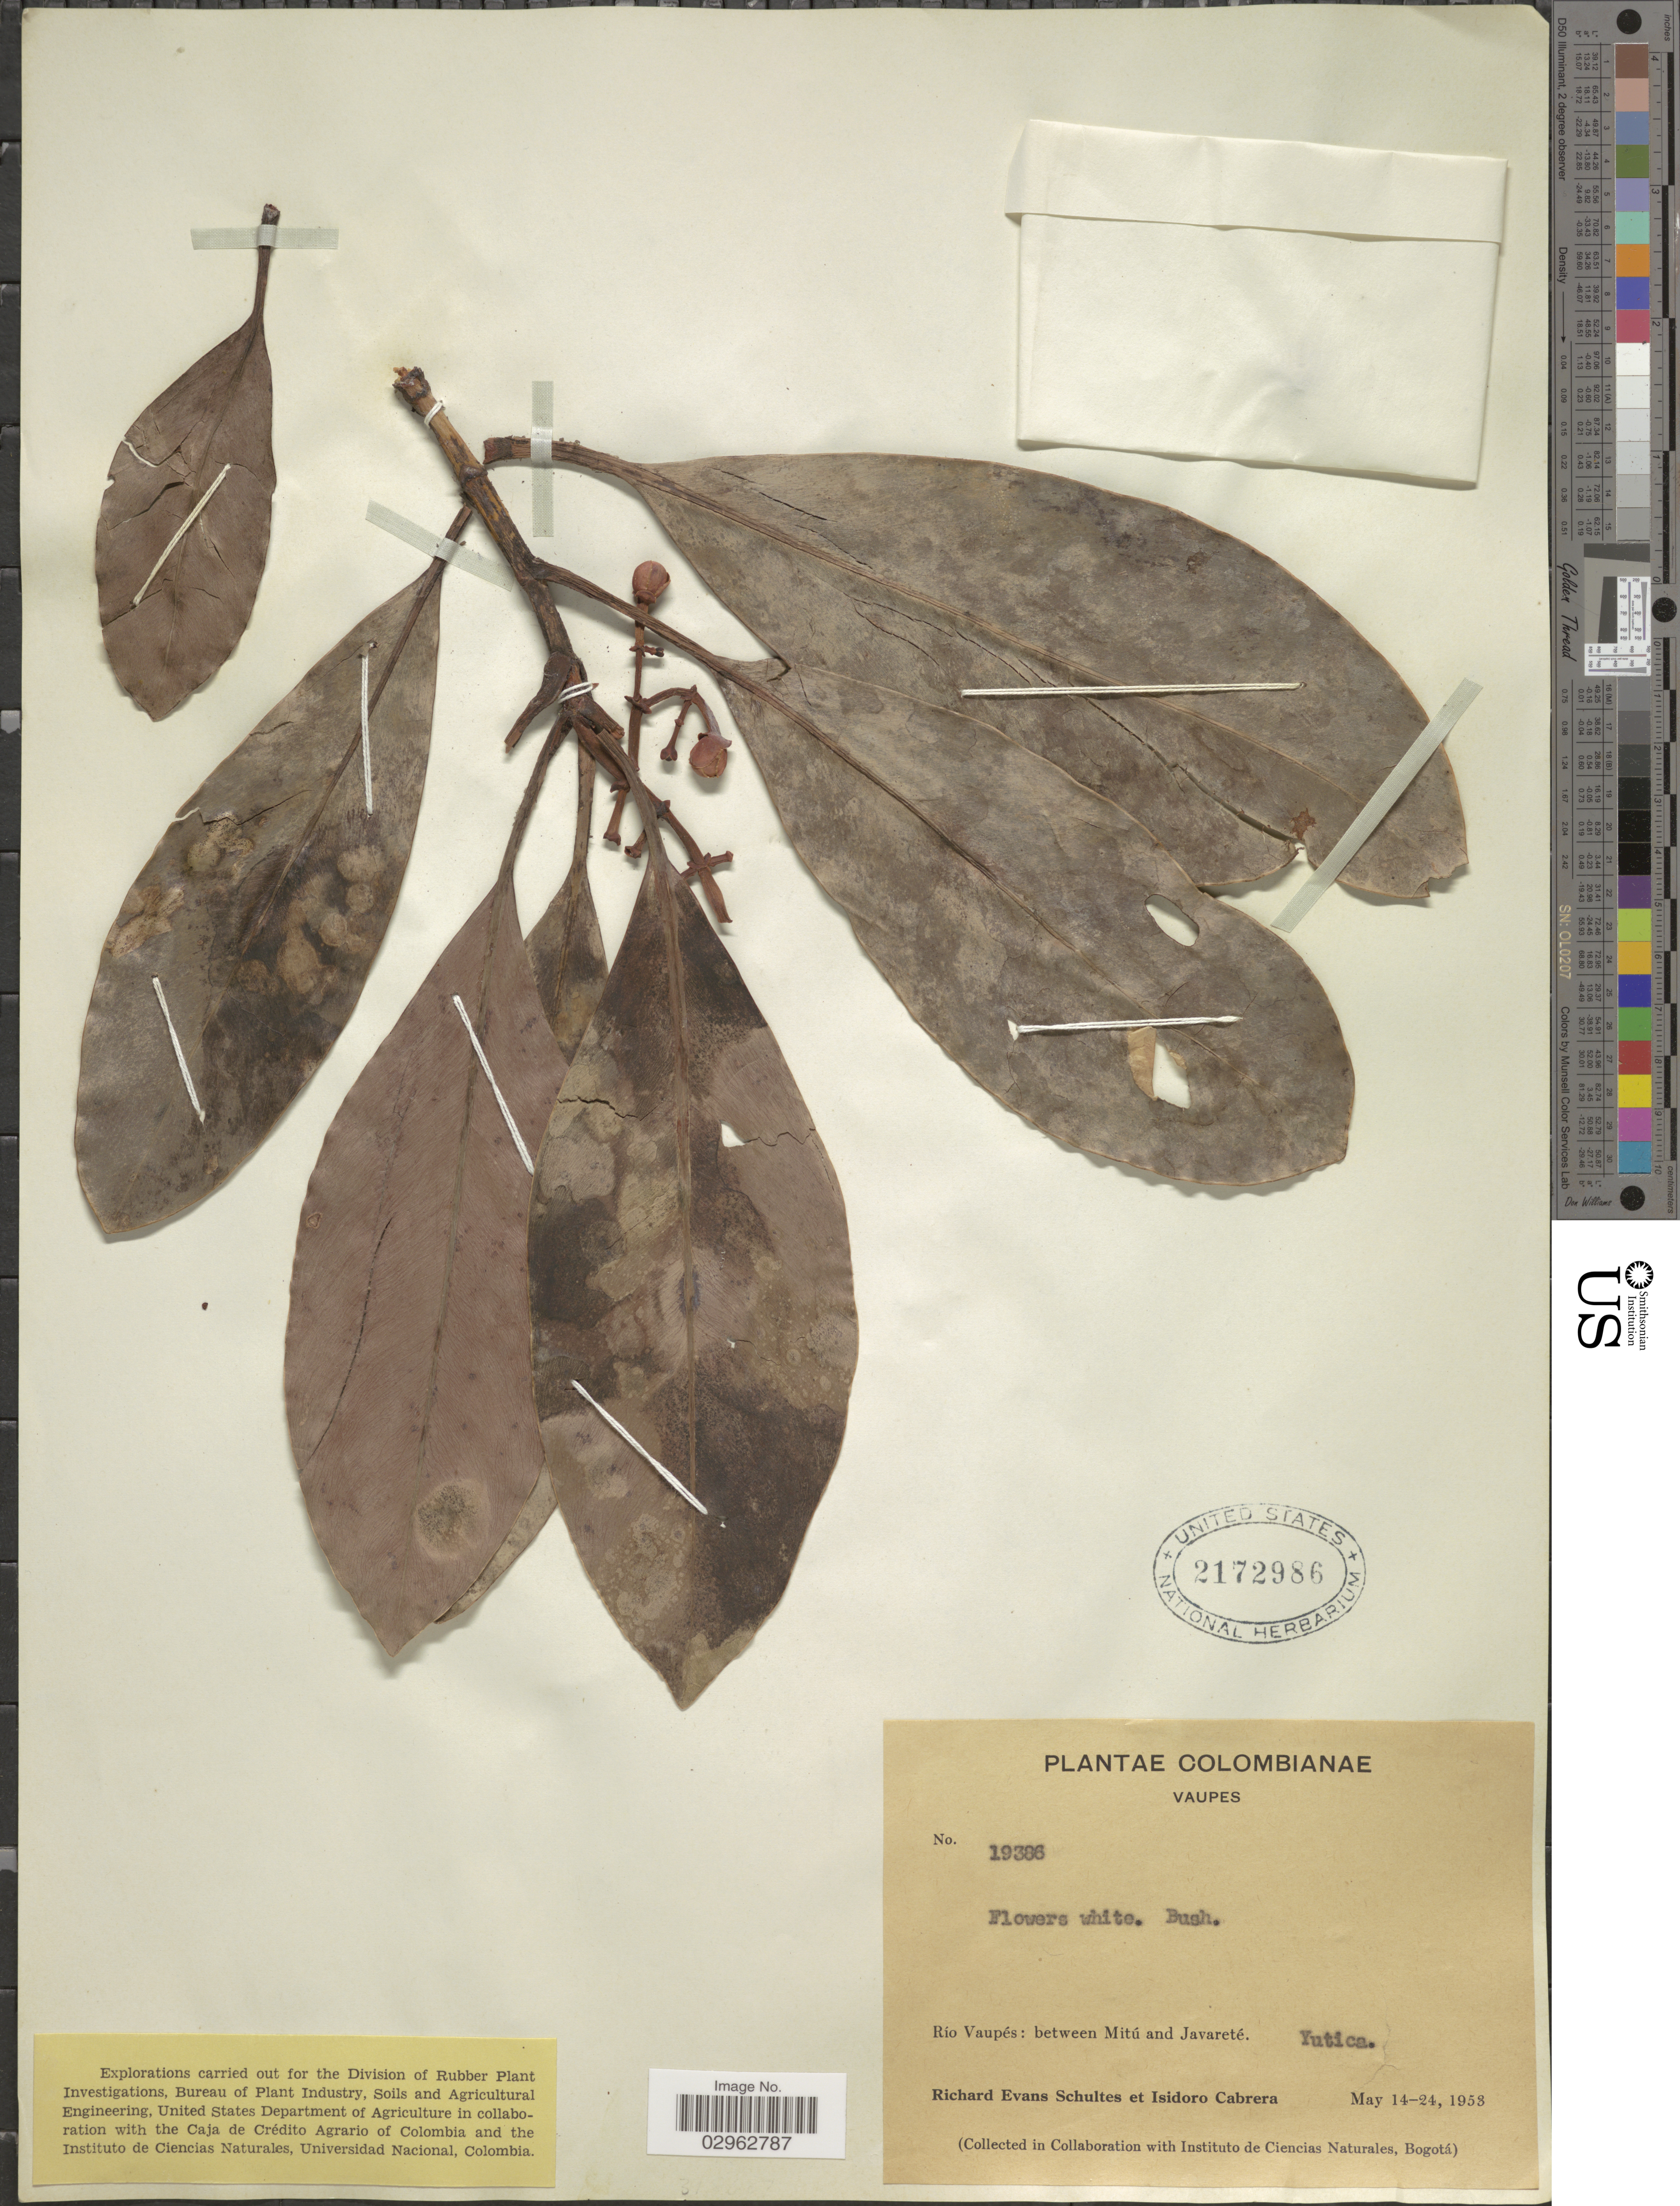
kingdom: Plantae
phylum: Tracheophyta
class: Magnoliopsida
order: Malpighiales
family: Clusiaceae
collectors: R. E. Schultes & I. Cabrera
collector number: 19386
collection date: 1953-05-14/1953-05-24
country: Colombia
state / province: Vaupés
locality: Río Vaupés: between Mitú and Javareté. Yutica.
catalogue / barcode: US 2172986